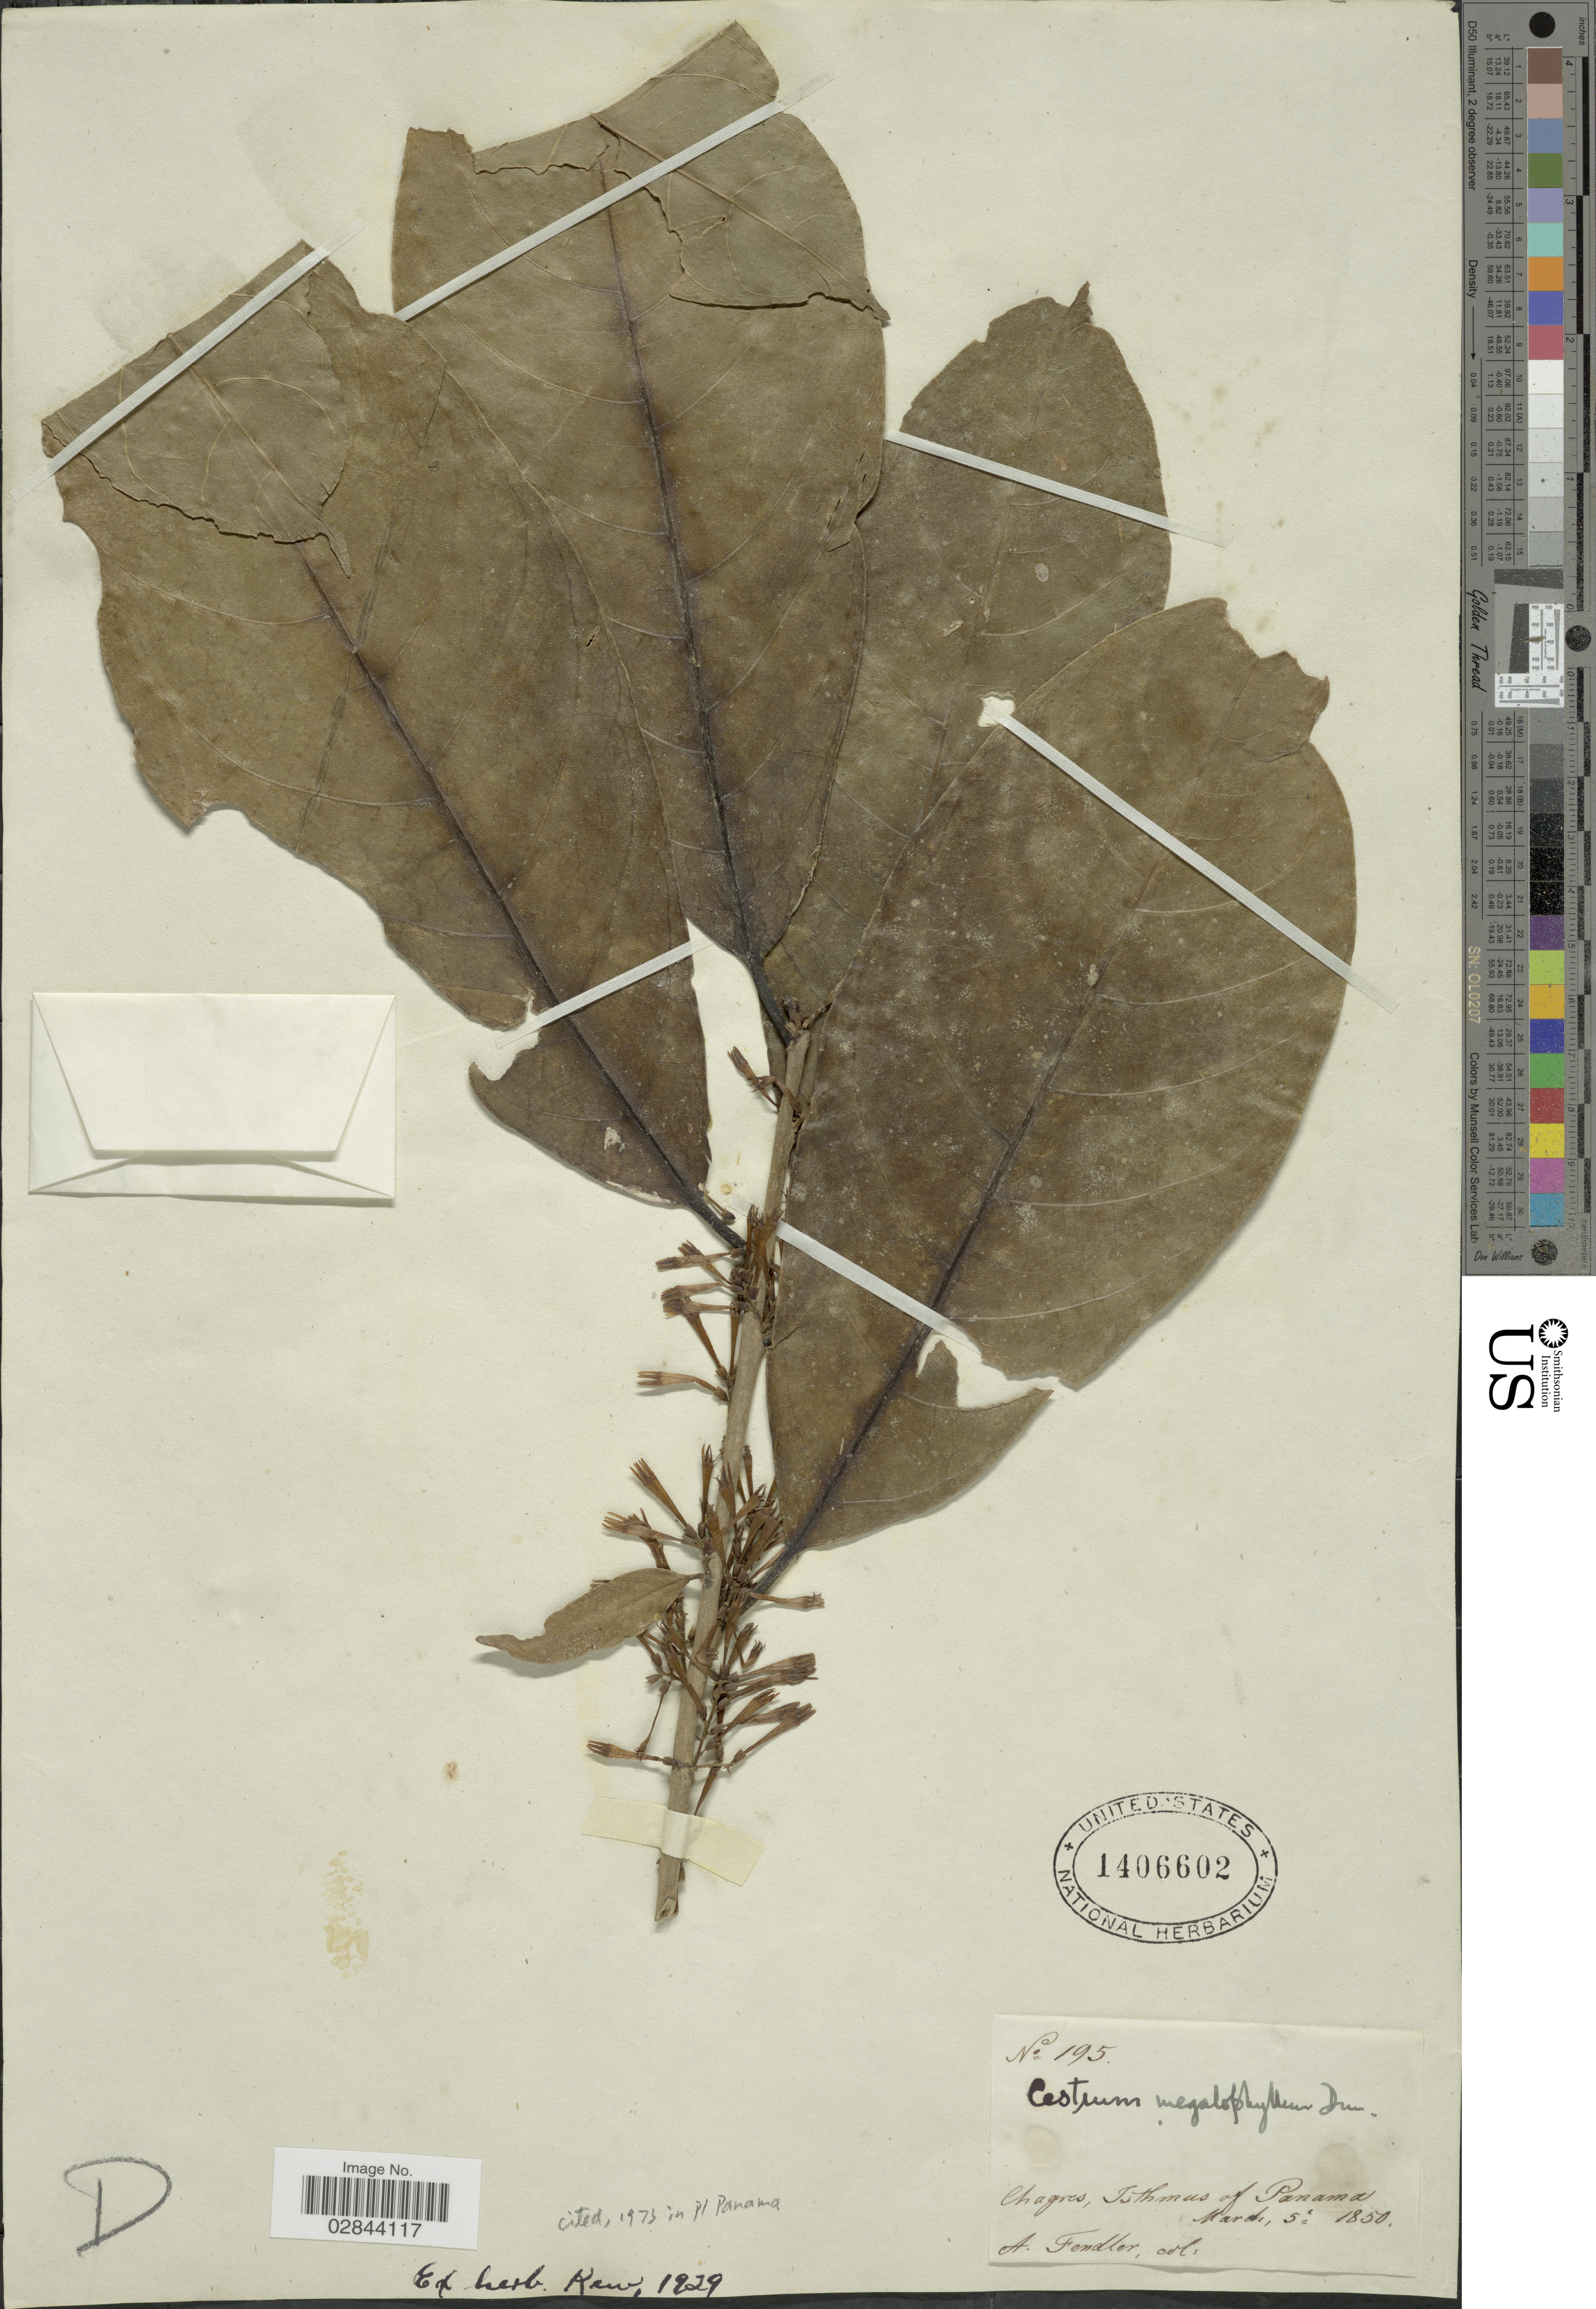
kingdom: Plantae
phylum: Tracheophyta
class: Magnoliopsida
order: Solanales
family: Solanaceae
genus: Cestrum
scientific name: Cestrum schlechtendahlii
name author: G. Don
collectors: A. Fendler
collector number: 195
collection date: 1850-03-05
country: Panama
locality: Chagres, Isthmus of Panama.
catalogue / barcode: US 1406602